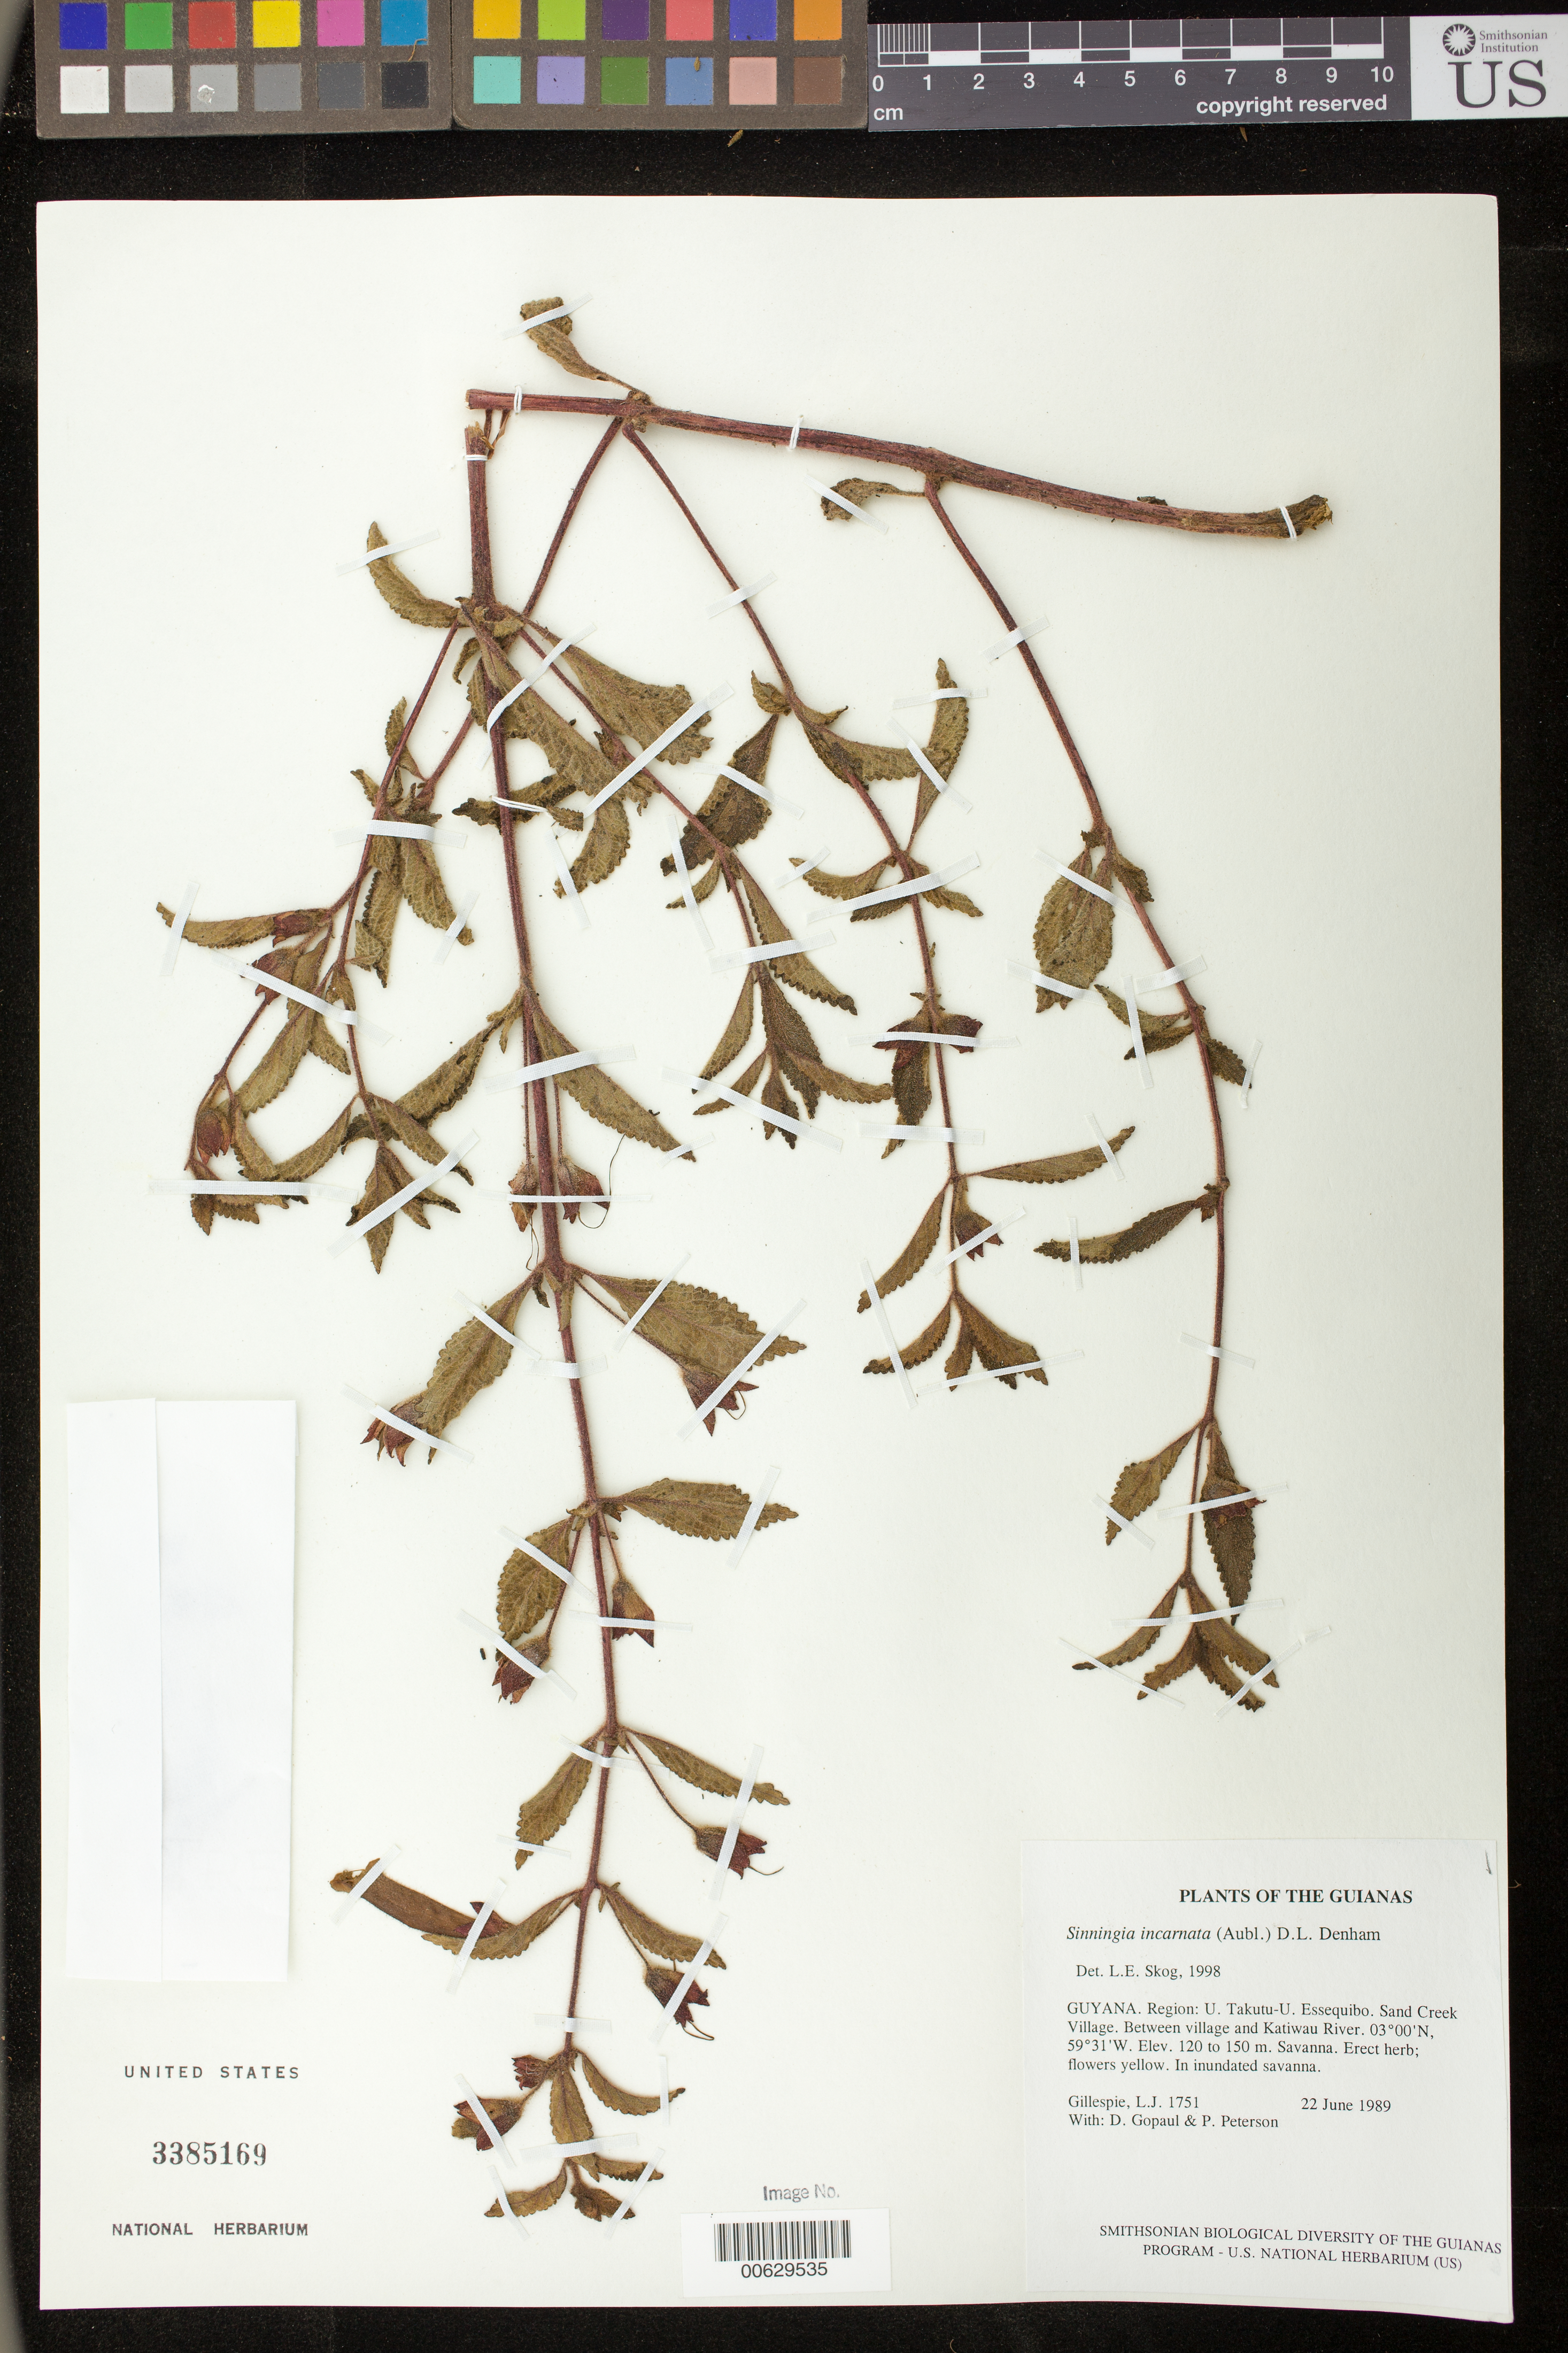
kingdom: Plantae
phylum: Tracheophyta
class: Magnoliopsida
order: Lamiales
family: Gesneriaceae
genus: Sinningia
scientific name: Sinningia incarnata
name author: (Aubl.) D.L. Denham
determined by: Skog, Laurence E.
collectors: L. J. Gillespie, D. Gopaul & P. M. Peterson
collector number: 1751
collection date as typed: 22 Jun 1989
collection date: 1989-06-22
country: Guyana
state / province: U. Takutu-U. Essequibo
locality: San Creek Village, between village and Katiwau River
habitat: Inundated savanna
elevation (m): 120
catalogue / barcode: US 3385169